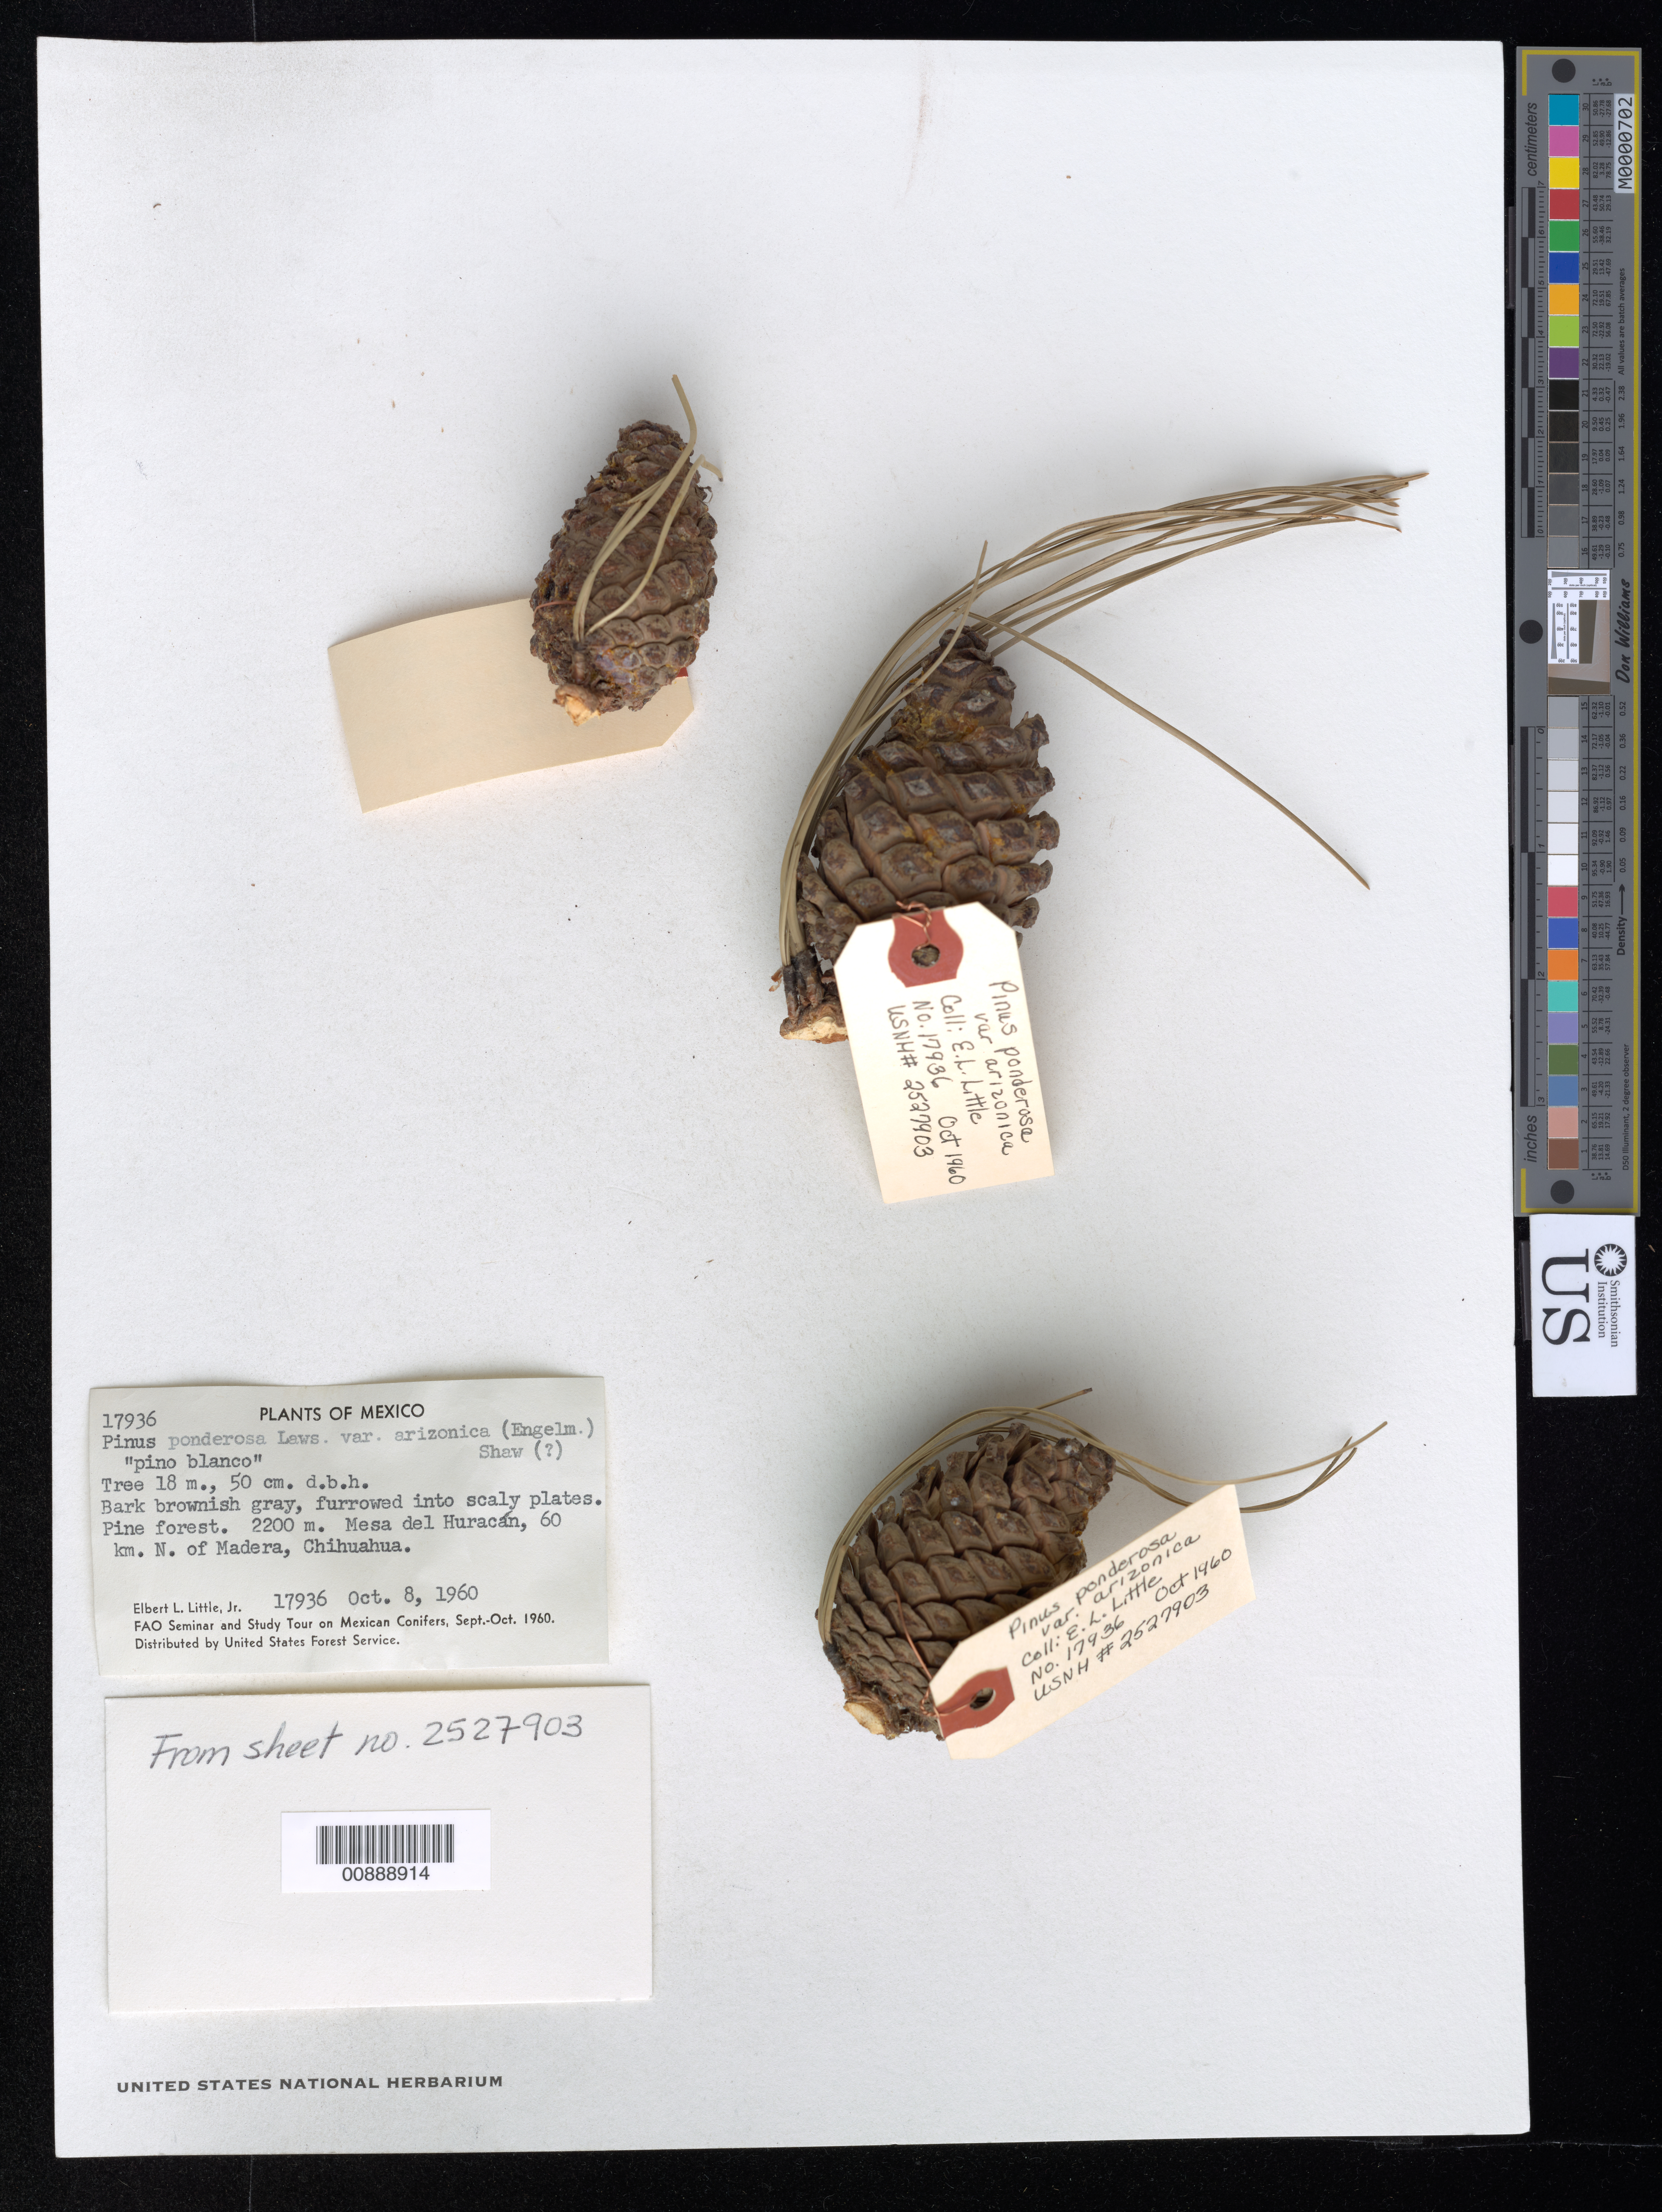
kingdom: Plantae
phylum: Tracheophyta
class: Pinopsida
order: Pinales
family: Pinaceae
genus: Pinus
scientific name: Pinus ponderosa var. arizonica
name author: (Engelm.) Shaw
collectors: E. L. Little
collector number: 17936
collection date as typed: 08 Oct 1960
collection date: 1960-10-08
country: Mexico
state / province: Chihuahua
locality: Mesa del Huracán, 60 km N of Madera, Chihuahua.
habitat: Pine forest.